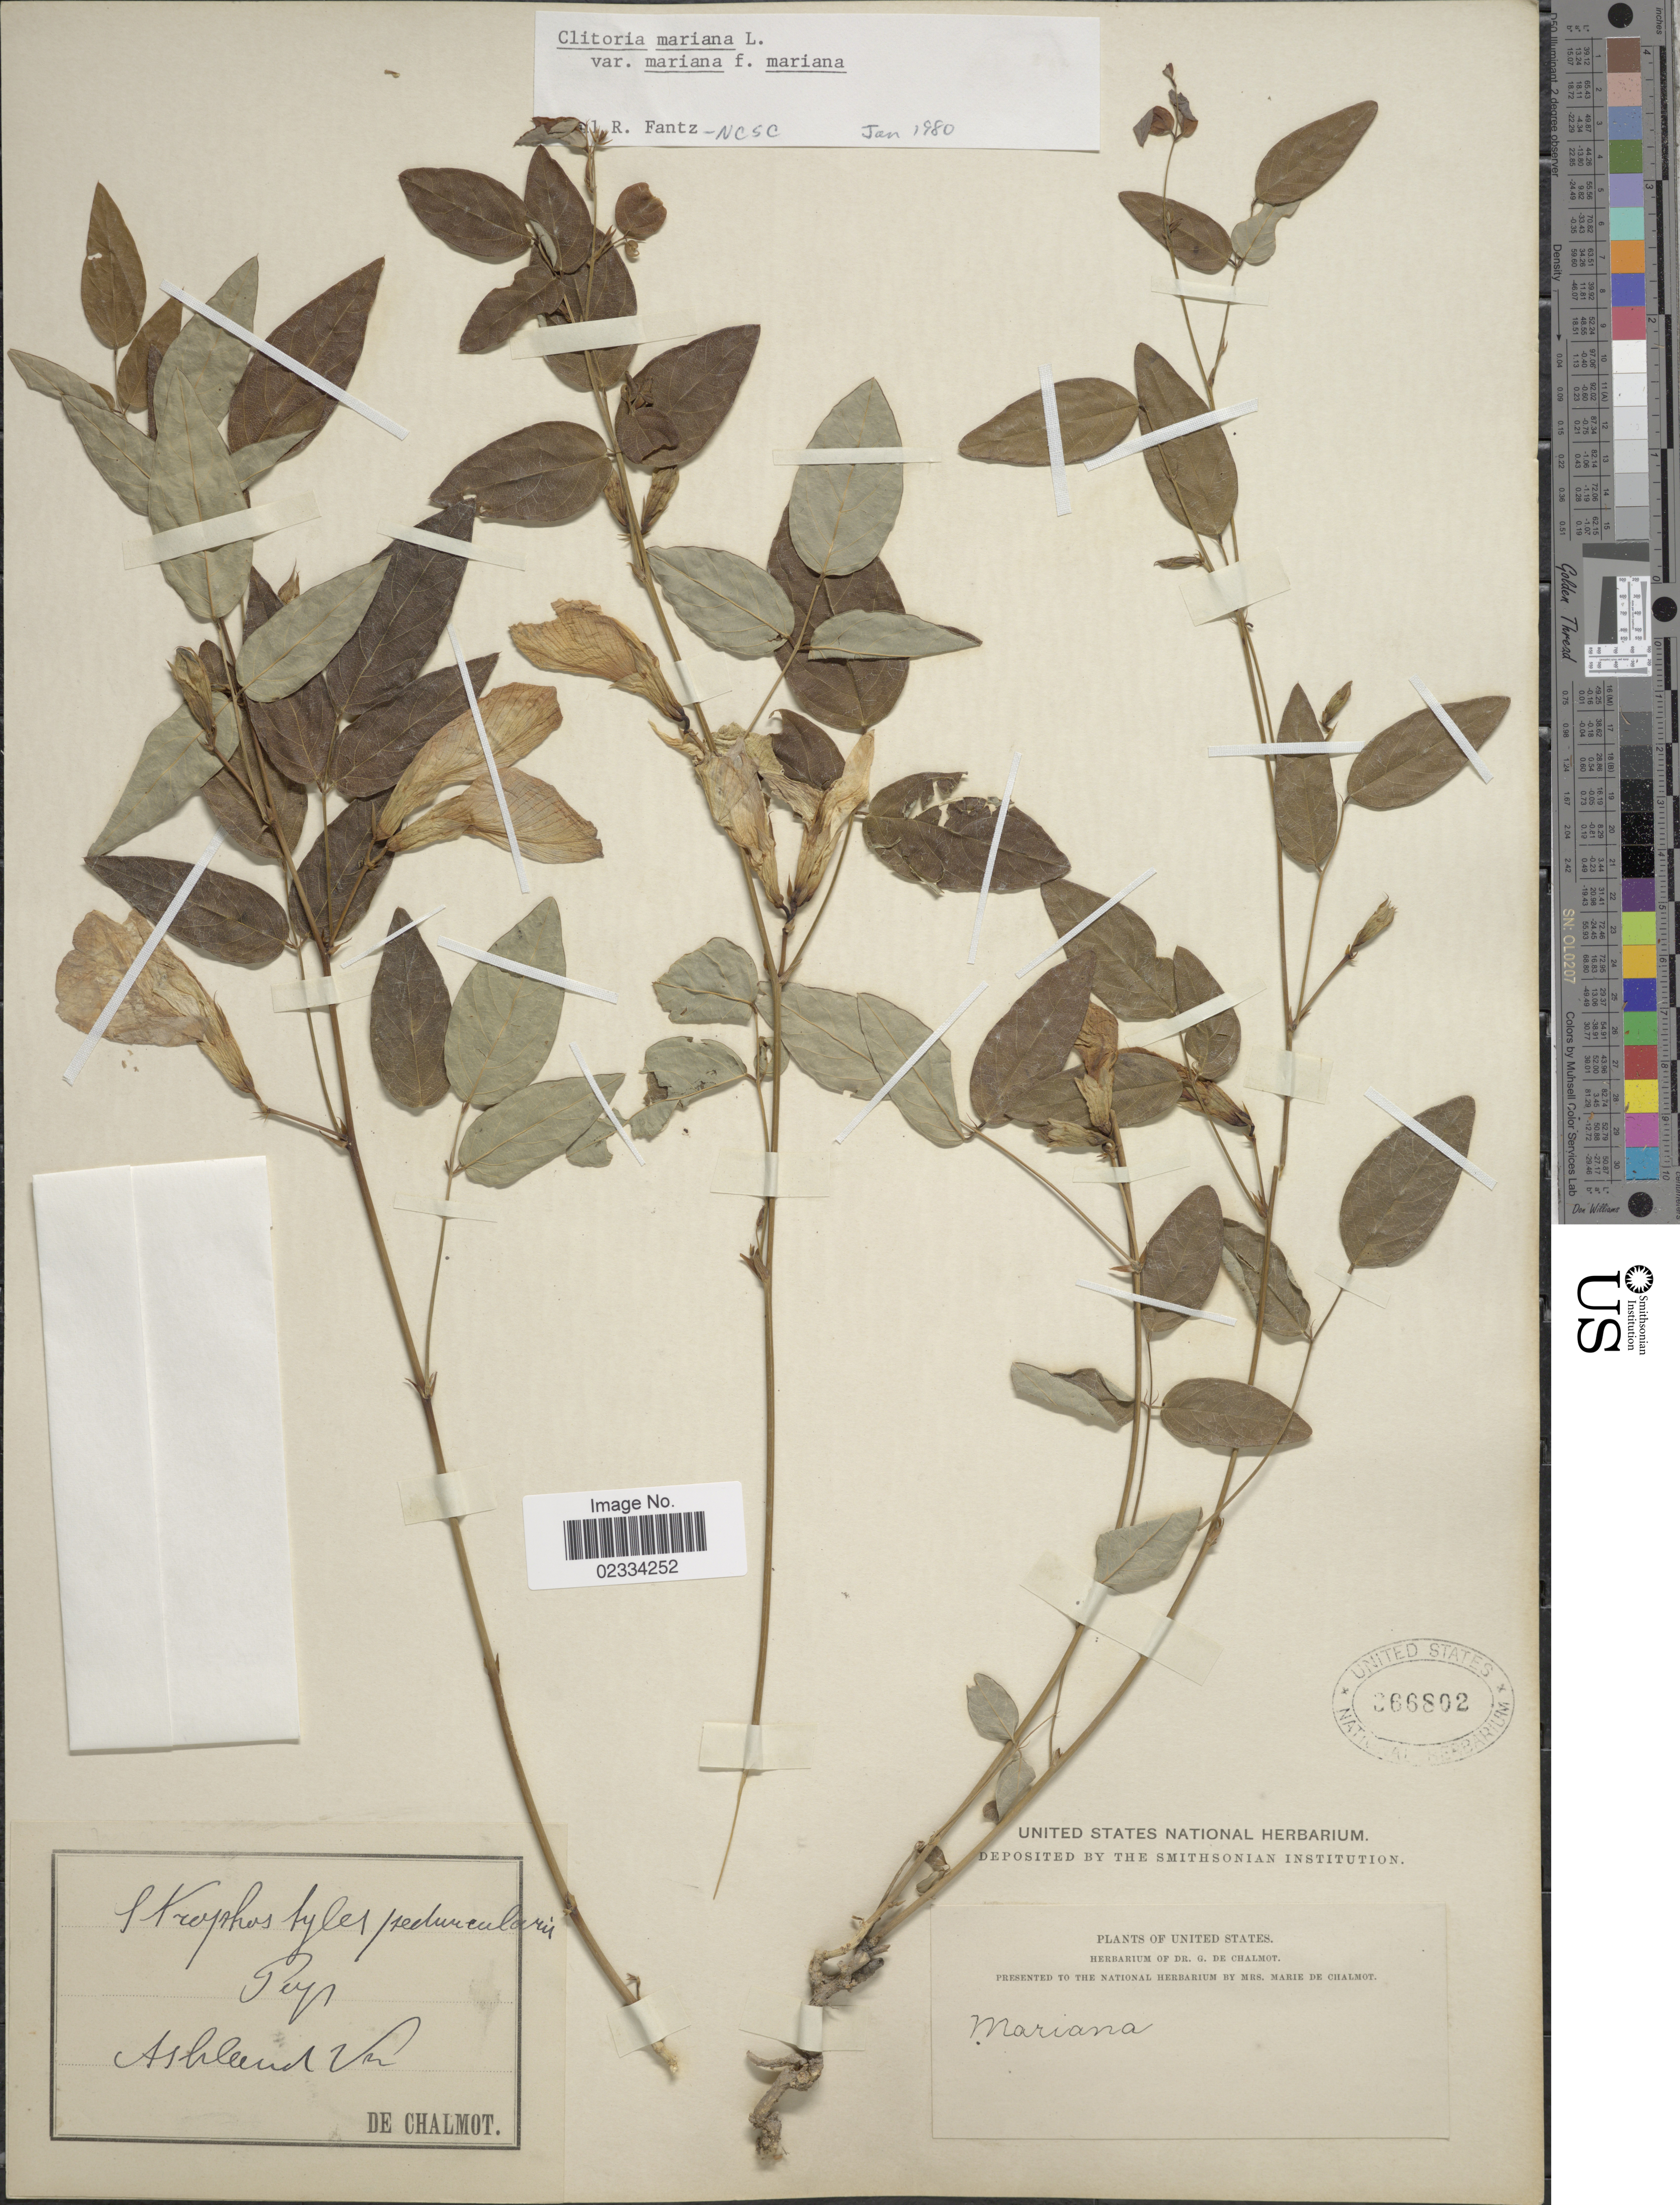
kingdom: Plantae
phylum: Tracheophyta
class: Magnoliopsida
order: Fabales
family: Fabaceae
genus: Clitoria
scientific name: Clitoria mariana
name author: L.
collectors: G. de Chalmot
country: United States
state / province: Massachusetts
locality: Ashland, Mass.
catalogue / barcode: US 366802